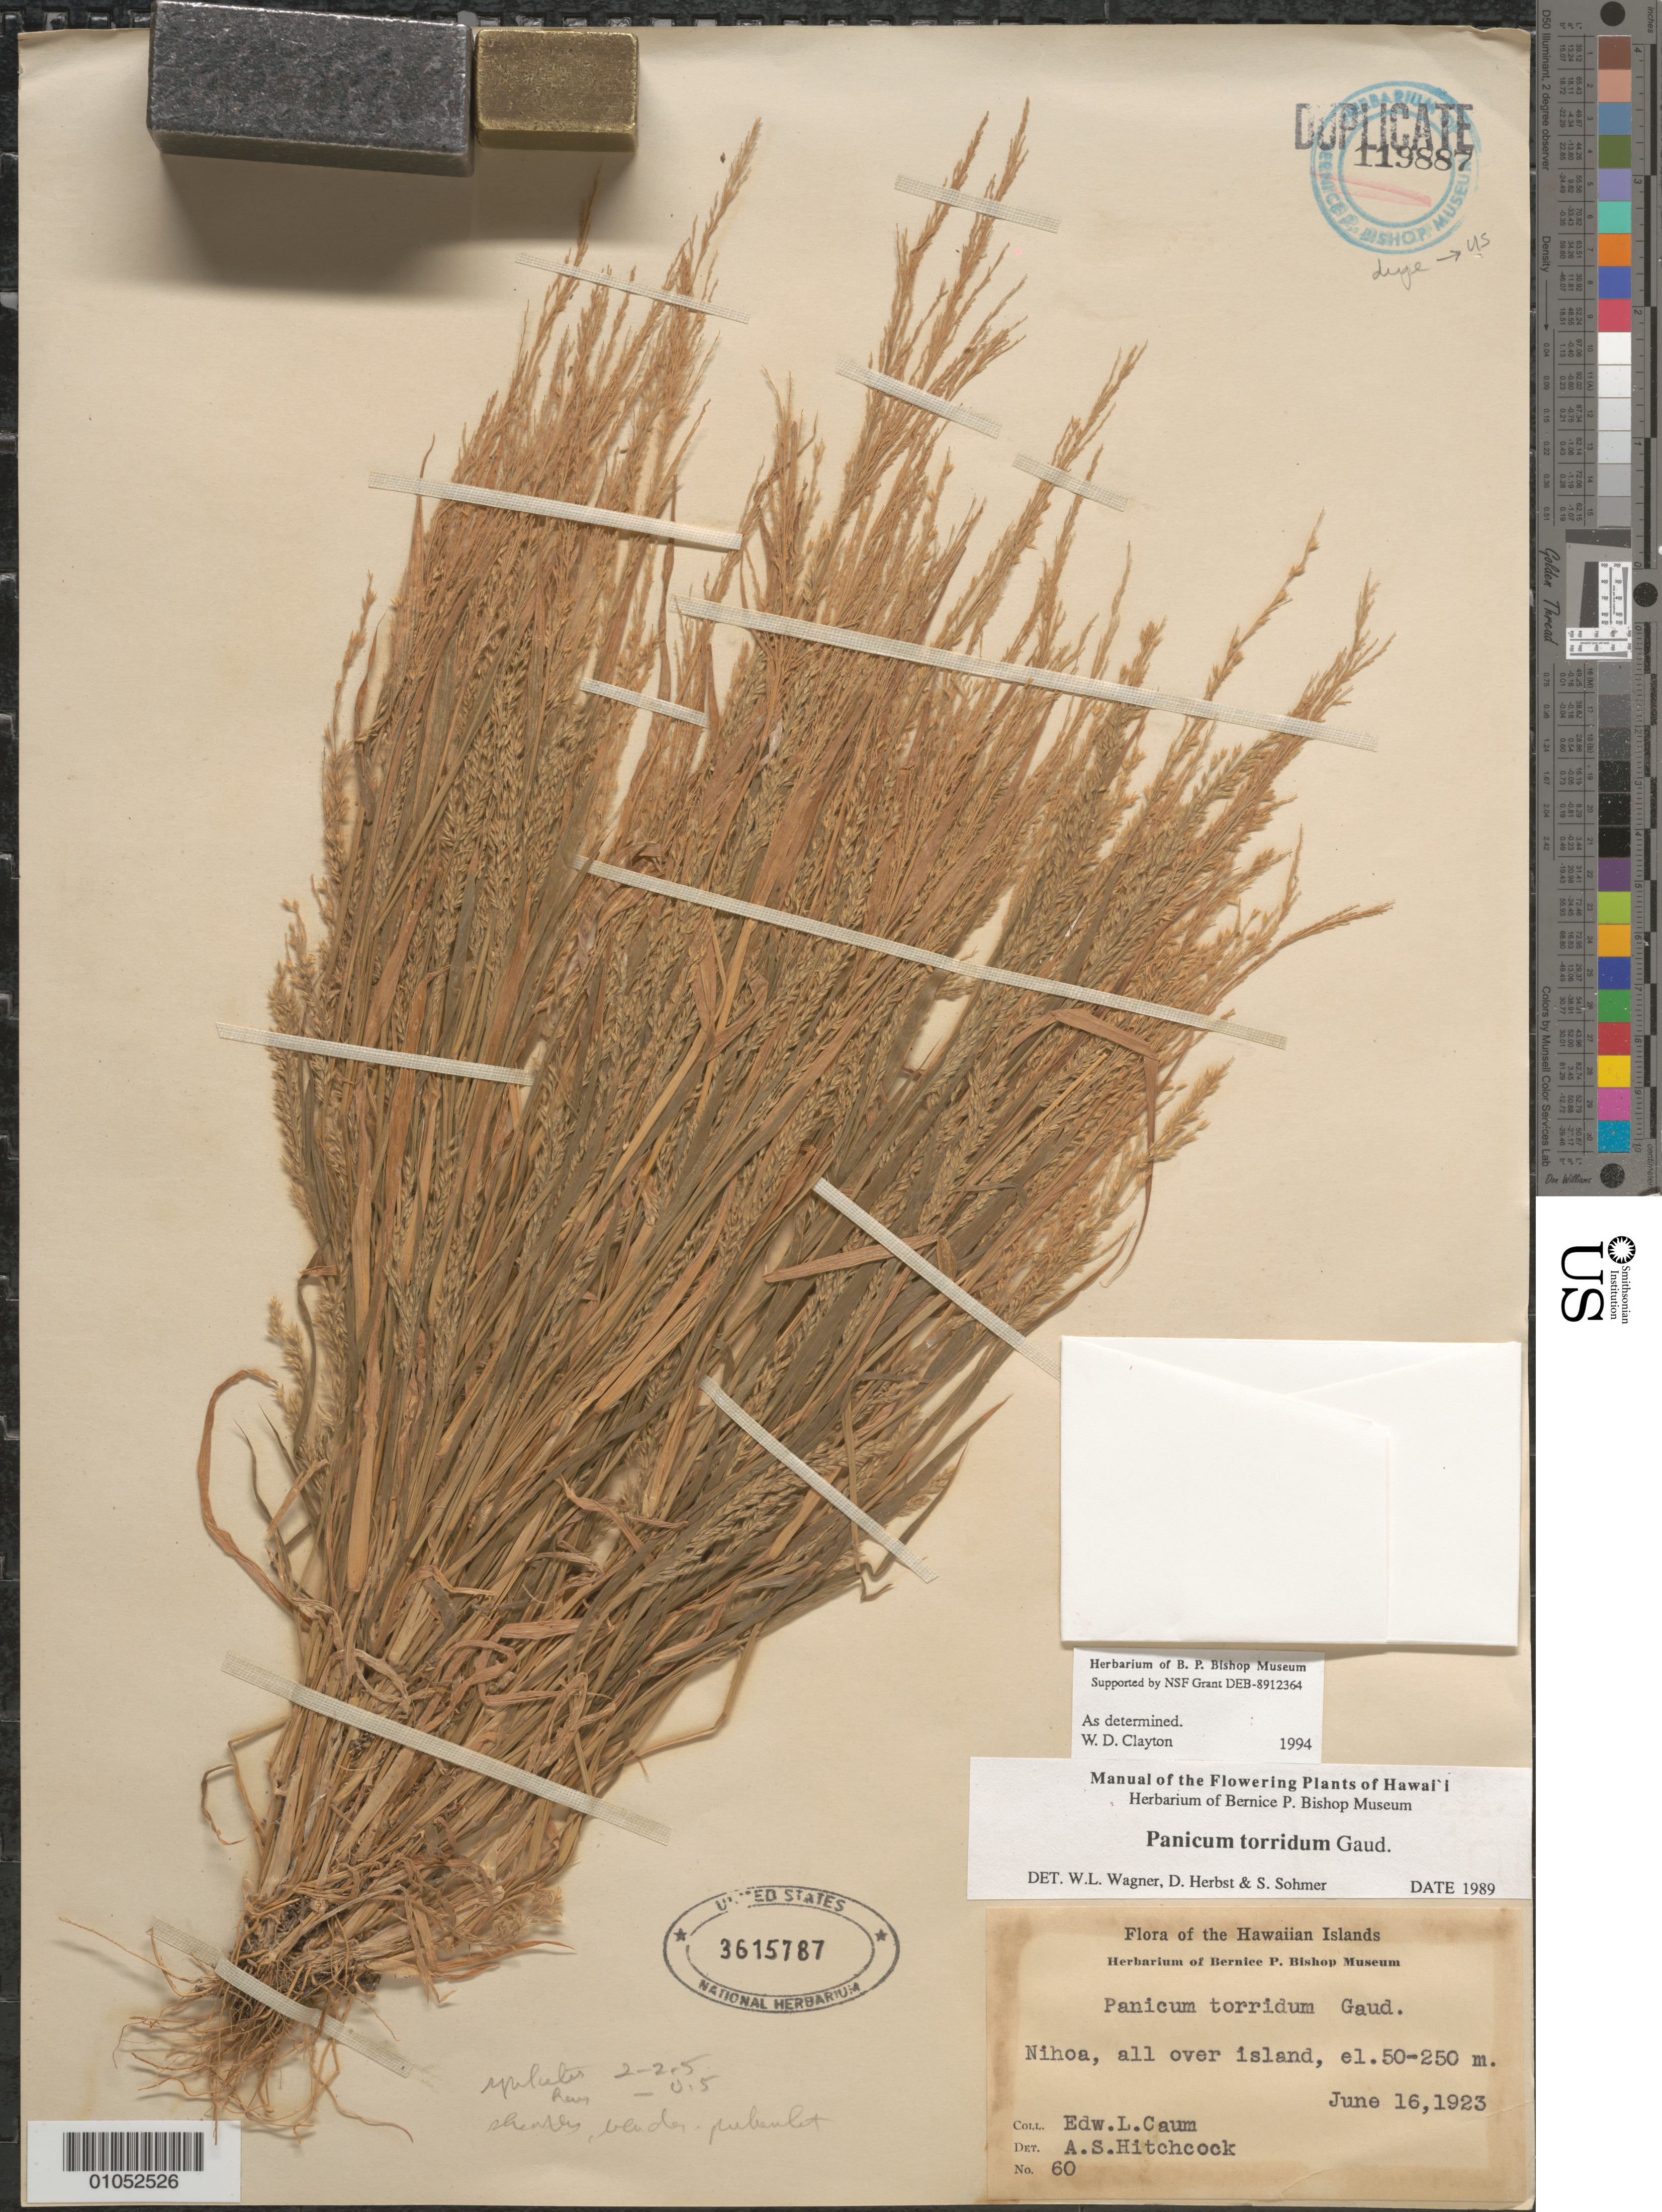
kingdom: Plantae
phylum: Tracheophyta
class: Liliopsida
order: Poales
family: Poaceae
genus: Panicum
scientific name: Panicum torridum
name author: Gaudich.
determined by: Clayton, W. D.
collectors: E. L. Caum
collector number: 60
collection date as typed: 16 Jun 1923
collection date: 1923-06-16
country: United States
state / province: Hawaii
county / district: Hawaii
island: Hawaii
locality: Nihoa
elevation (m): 50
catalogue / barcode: US 3615787